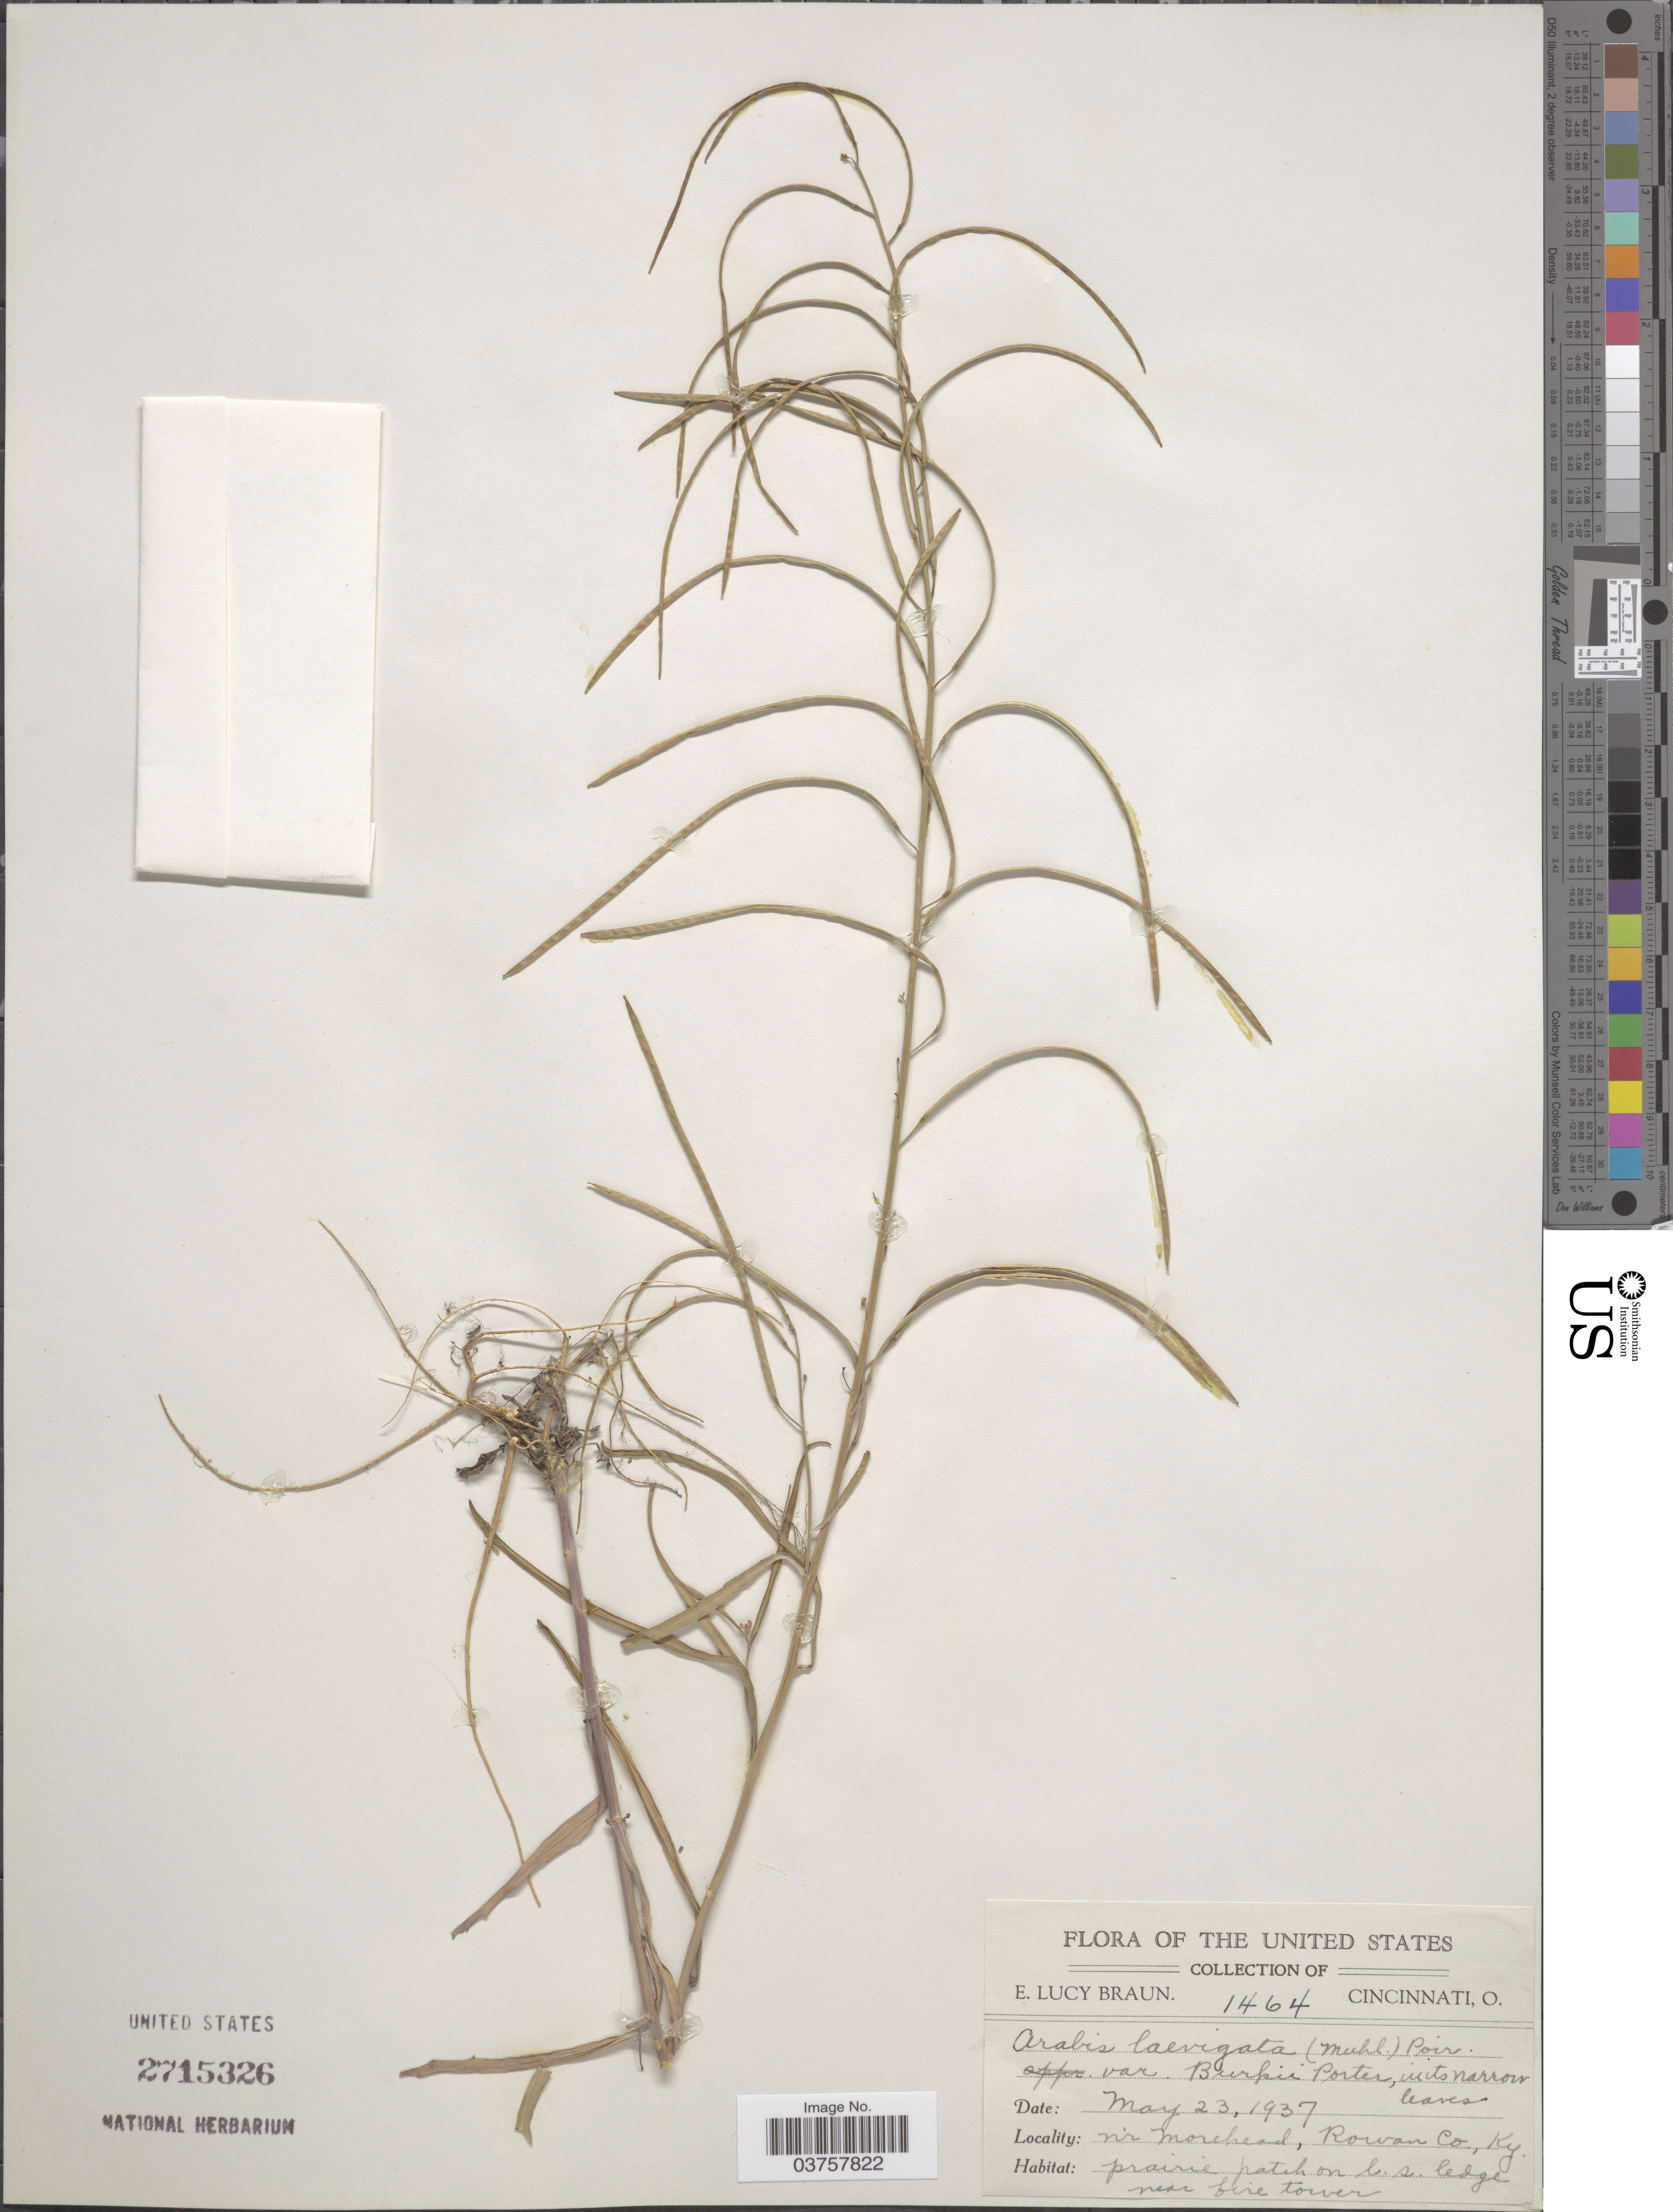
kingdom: Plantae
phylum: Tracheophyta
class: Magnoliopsida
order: Brassicales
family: Brassicaceae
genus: Arabis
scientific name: Arabis laevigata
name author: (Muhl. ex Willd.) Poir.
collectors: E. L. Braun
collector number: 1464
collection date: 1937-05-23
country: United States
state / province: Kentucky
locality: Nr Morehead, Rowan Co.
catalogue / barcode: US 2715326